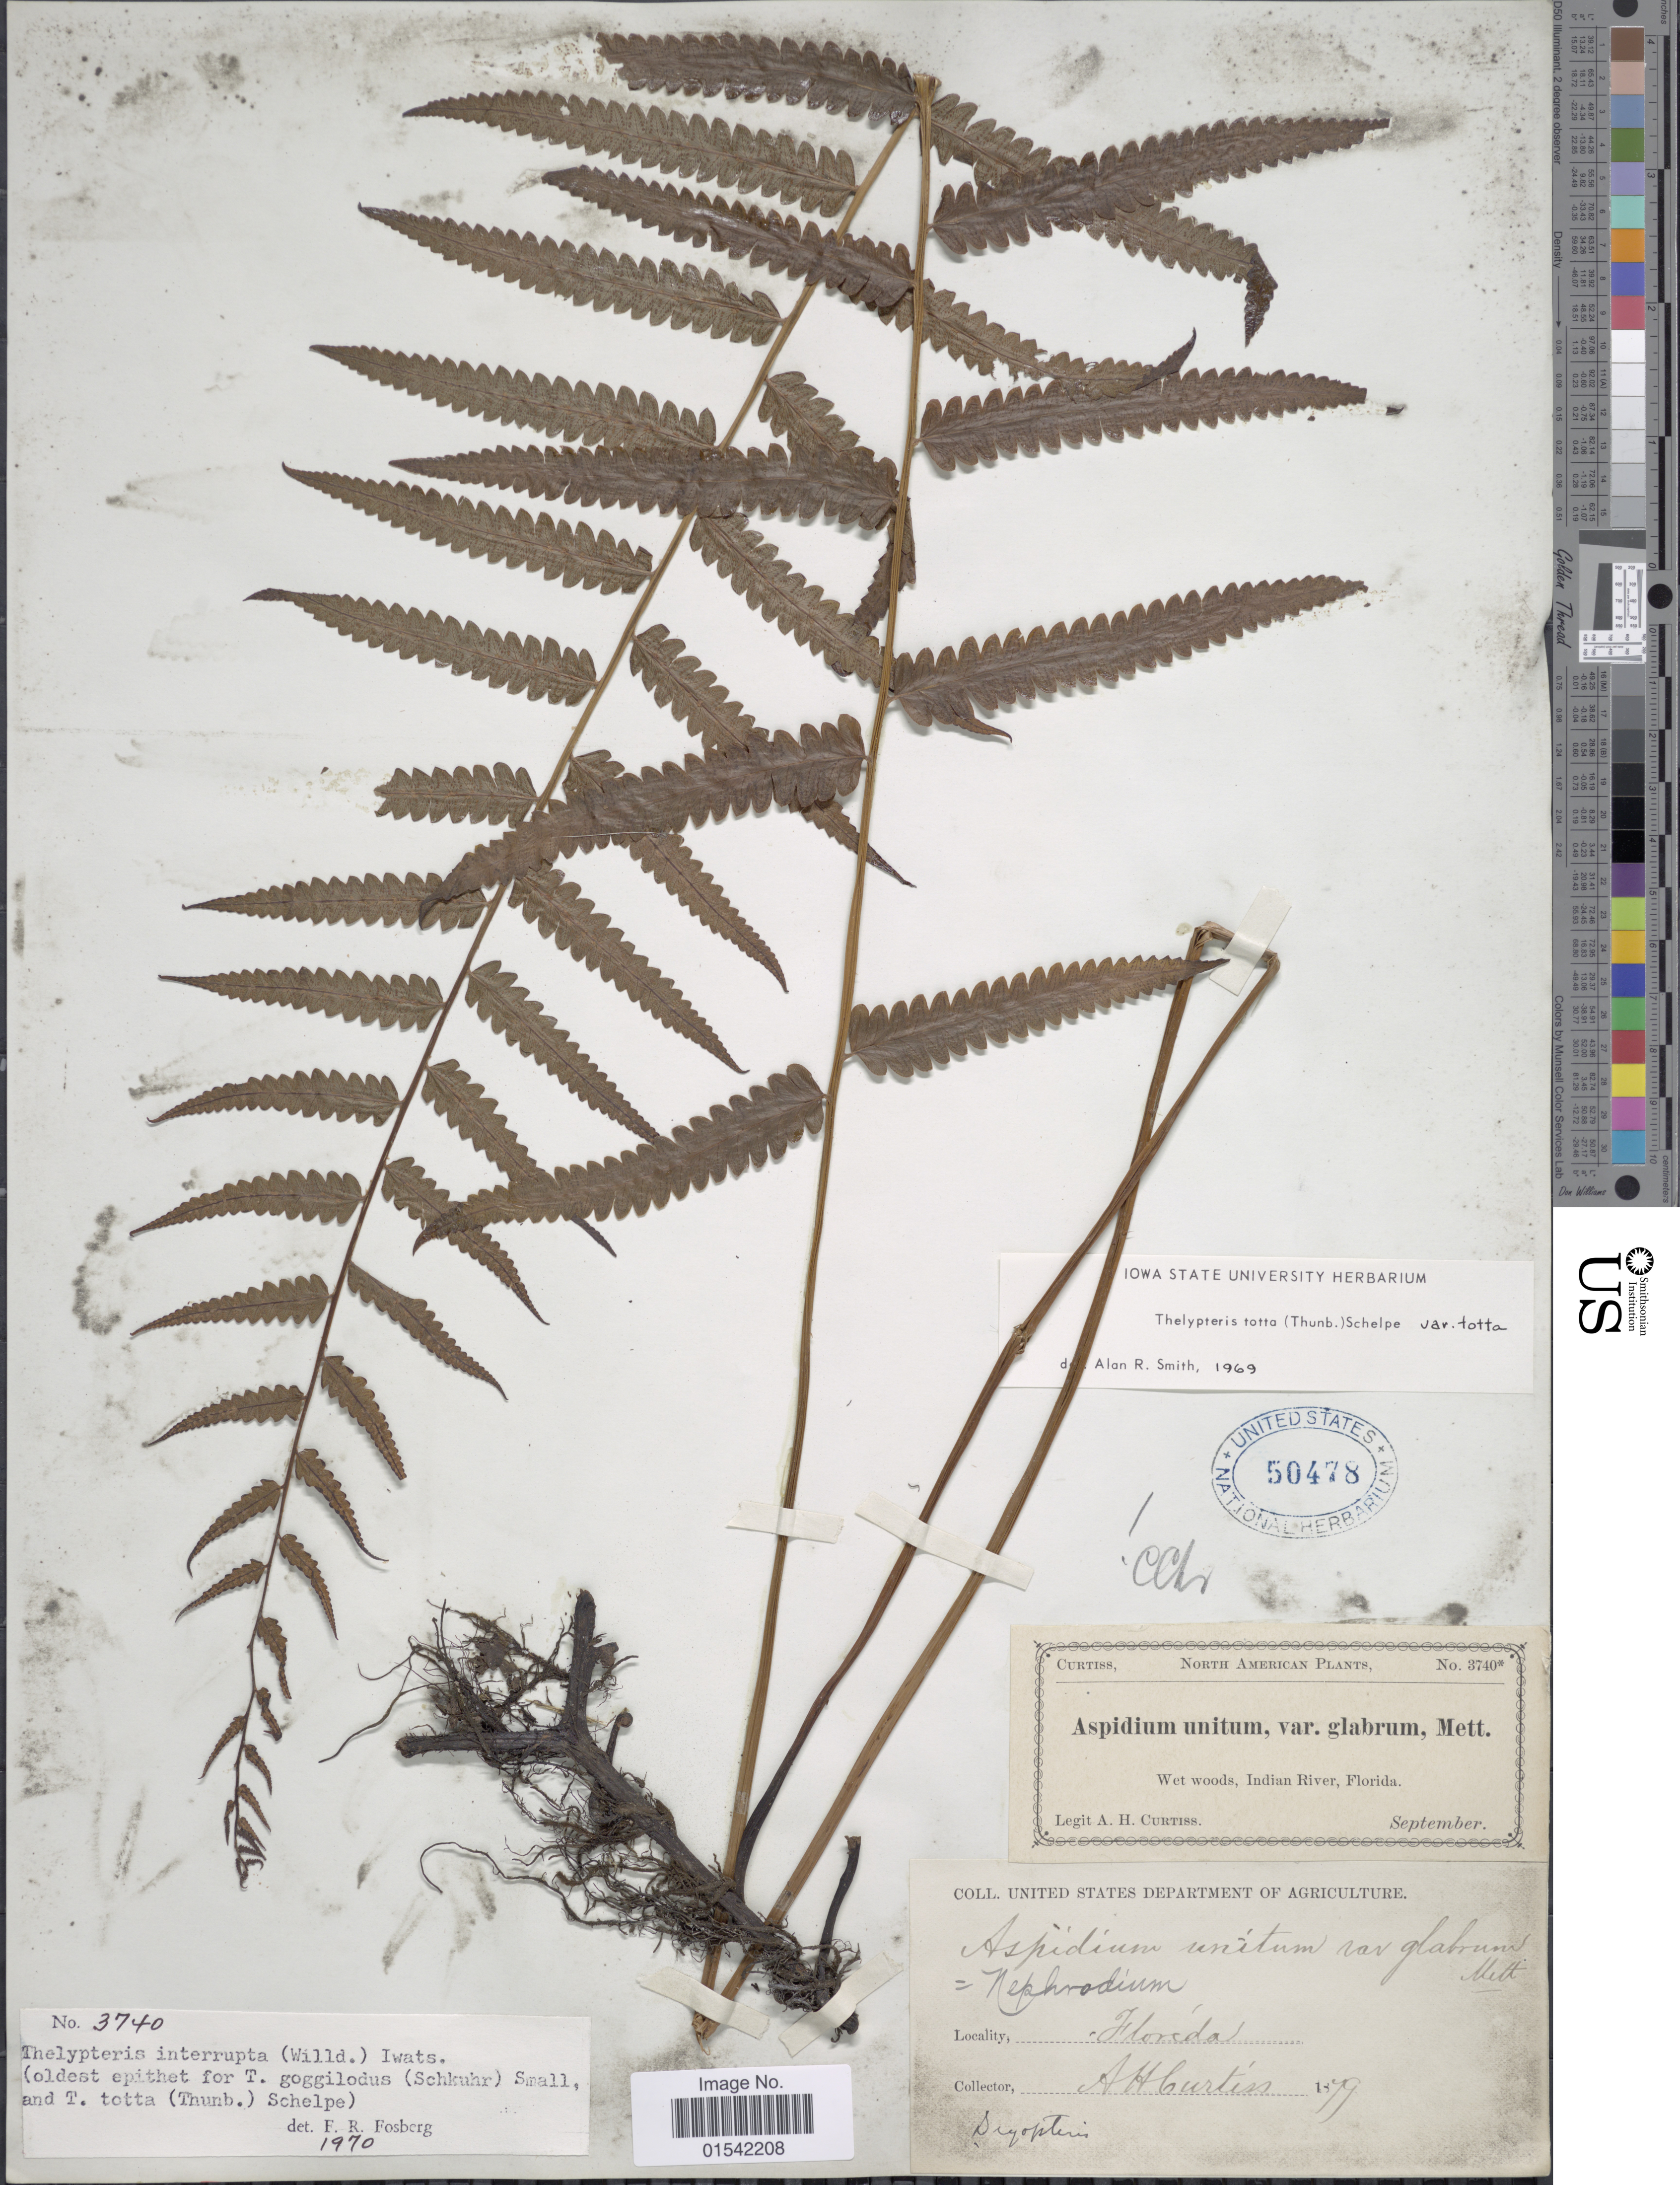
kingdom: Plantae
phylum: Tracheophyta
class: Polypodiopsida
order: Polypodiales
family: Thelypteridaceae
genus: Cyclosorus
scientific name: Cyclosorus interruptus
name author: (Willd.) H. Itô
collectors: A. H. Curtiss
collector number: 3740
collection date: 1879-09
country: United States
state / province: Florida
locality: Wet woods, Indian River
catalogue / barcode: US 50478